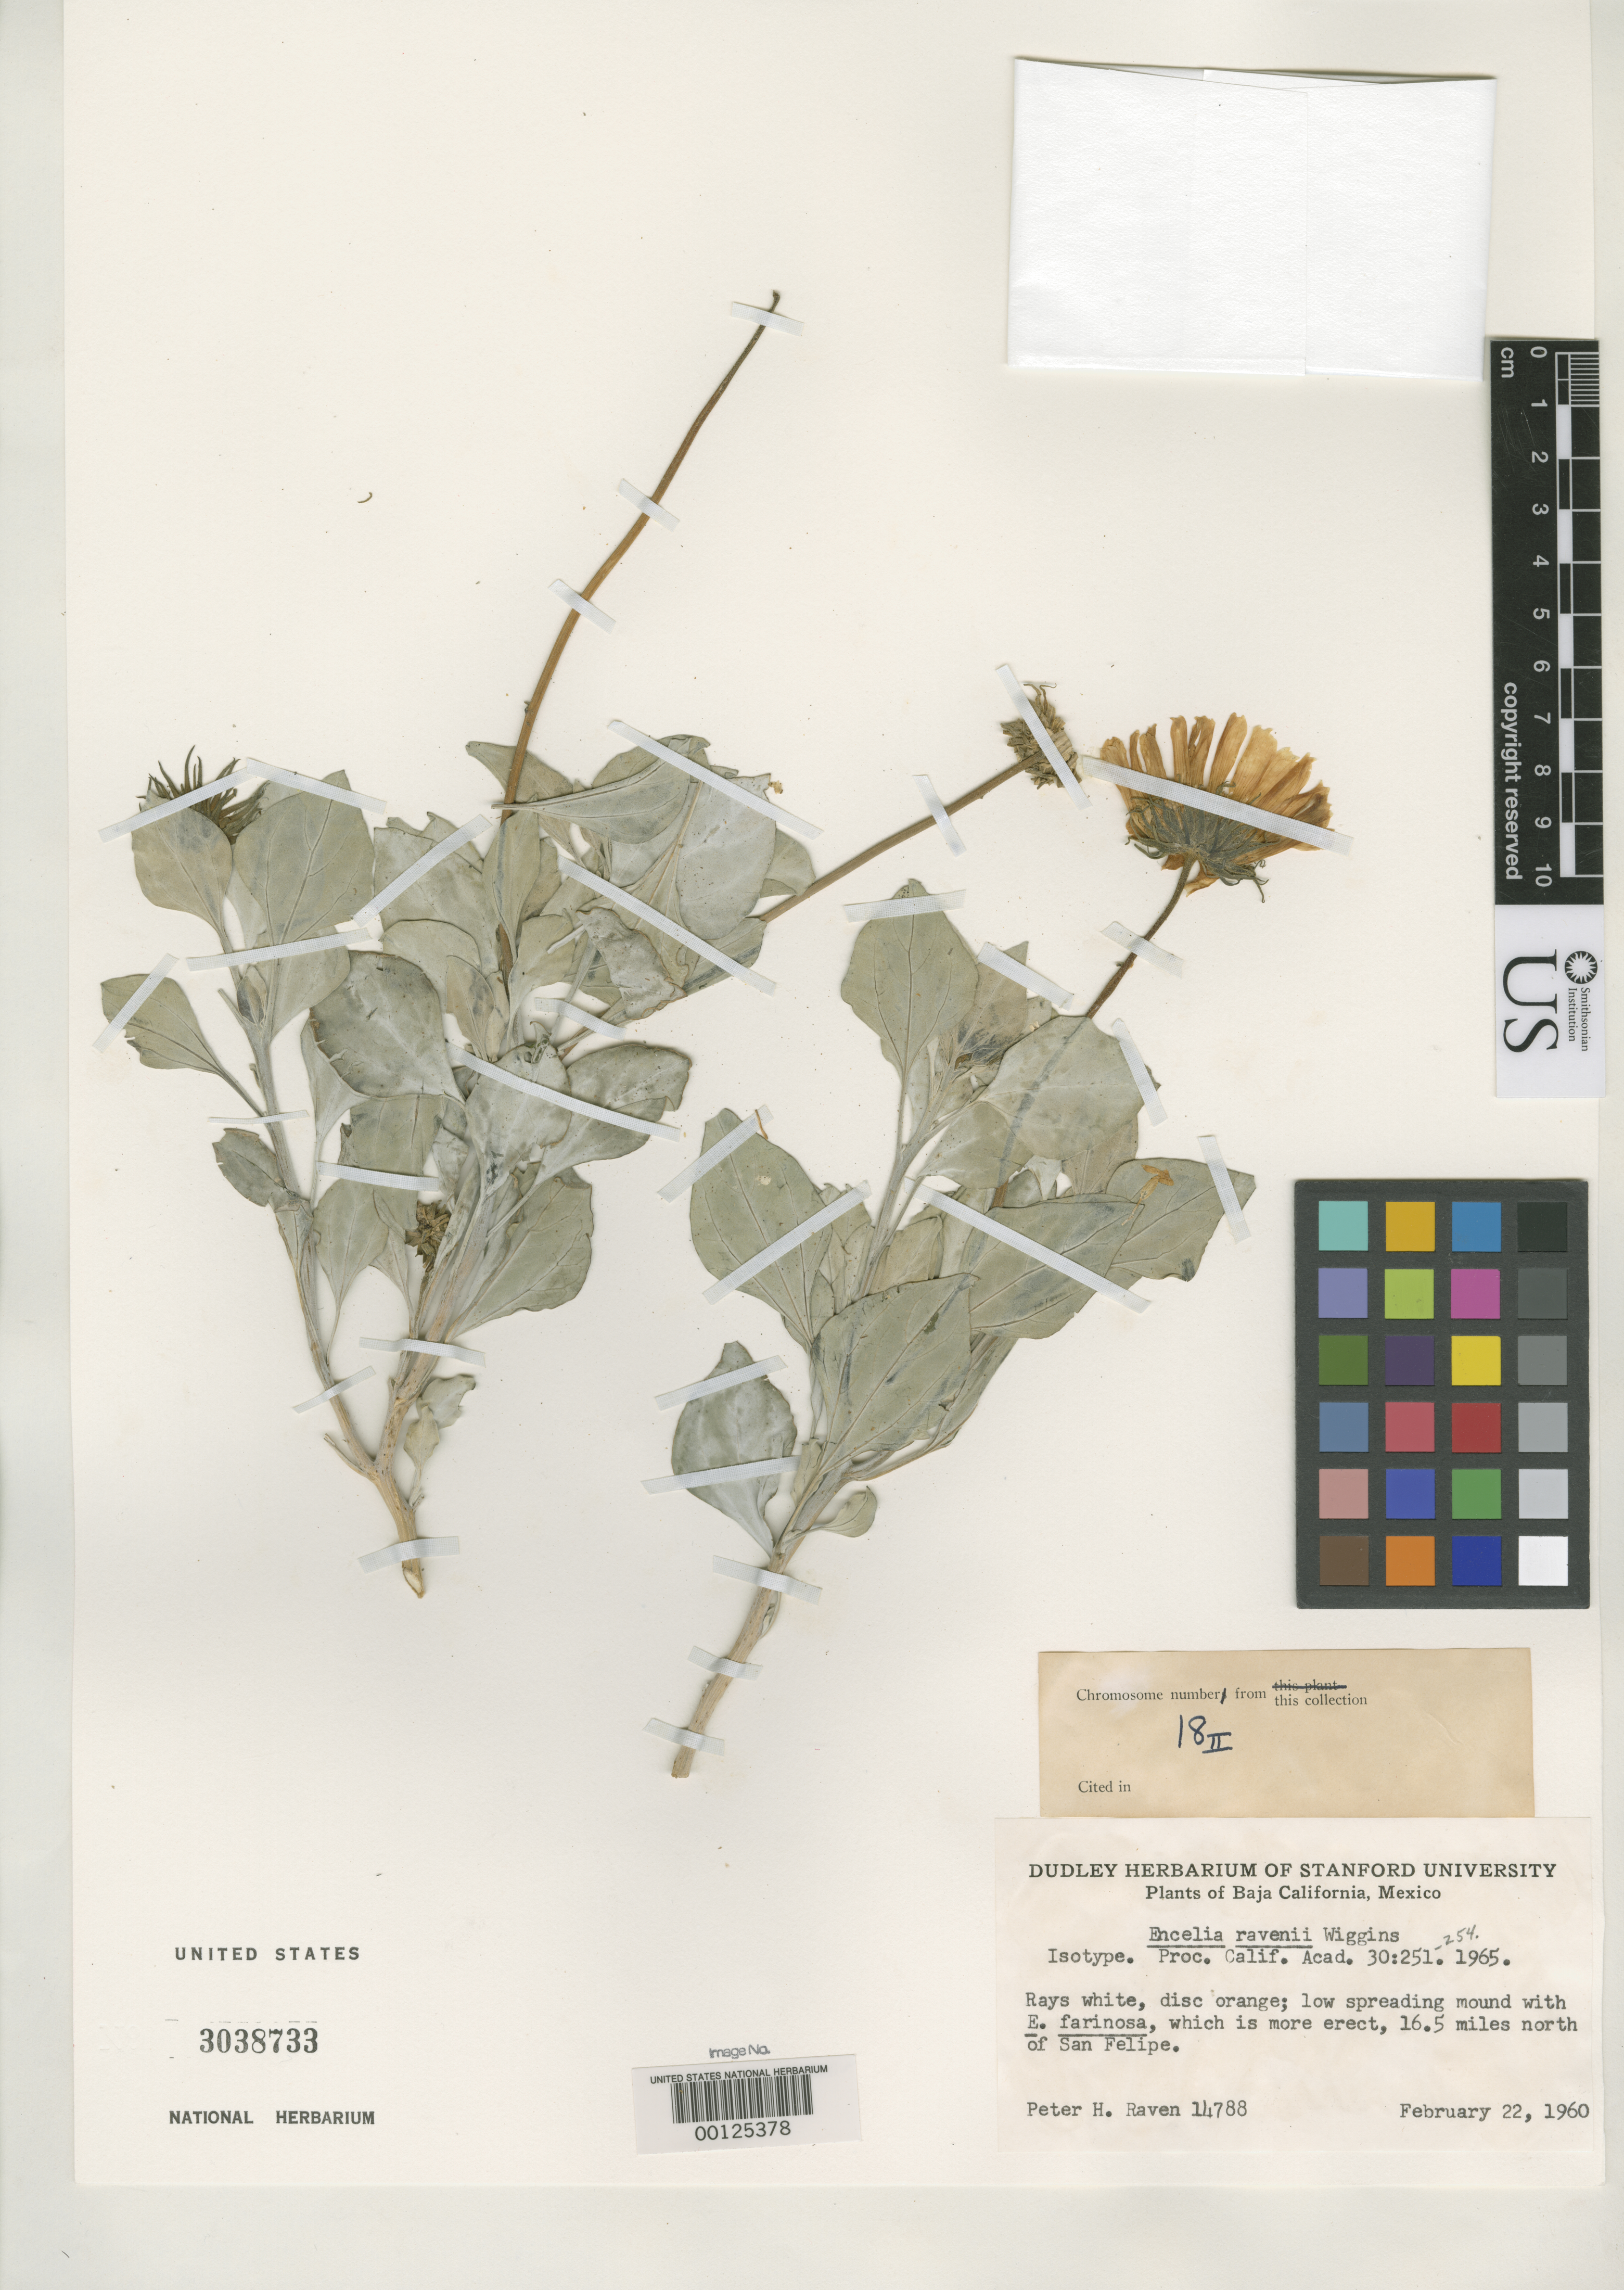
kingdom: Plantae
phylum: Tracheophyta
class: Magnoliopsida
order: Asterales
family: Asteraceae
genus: Encelia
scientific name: Encelia ravenii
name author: Wiggins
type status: Isotype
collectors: P. H. Raven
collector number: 14788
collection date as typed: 22 Feb 1960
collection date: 1960-02-22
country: Mexico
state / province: Baja California Norte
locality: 16.5 mi N of San Felipe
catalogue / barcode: US 3038733